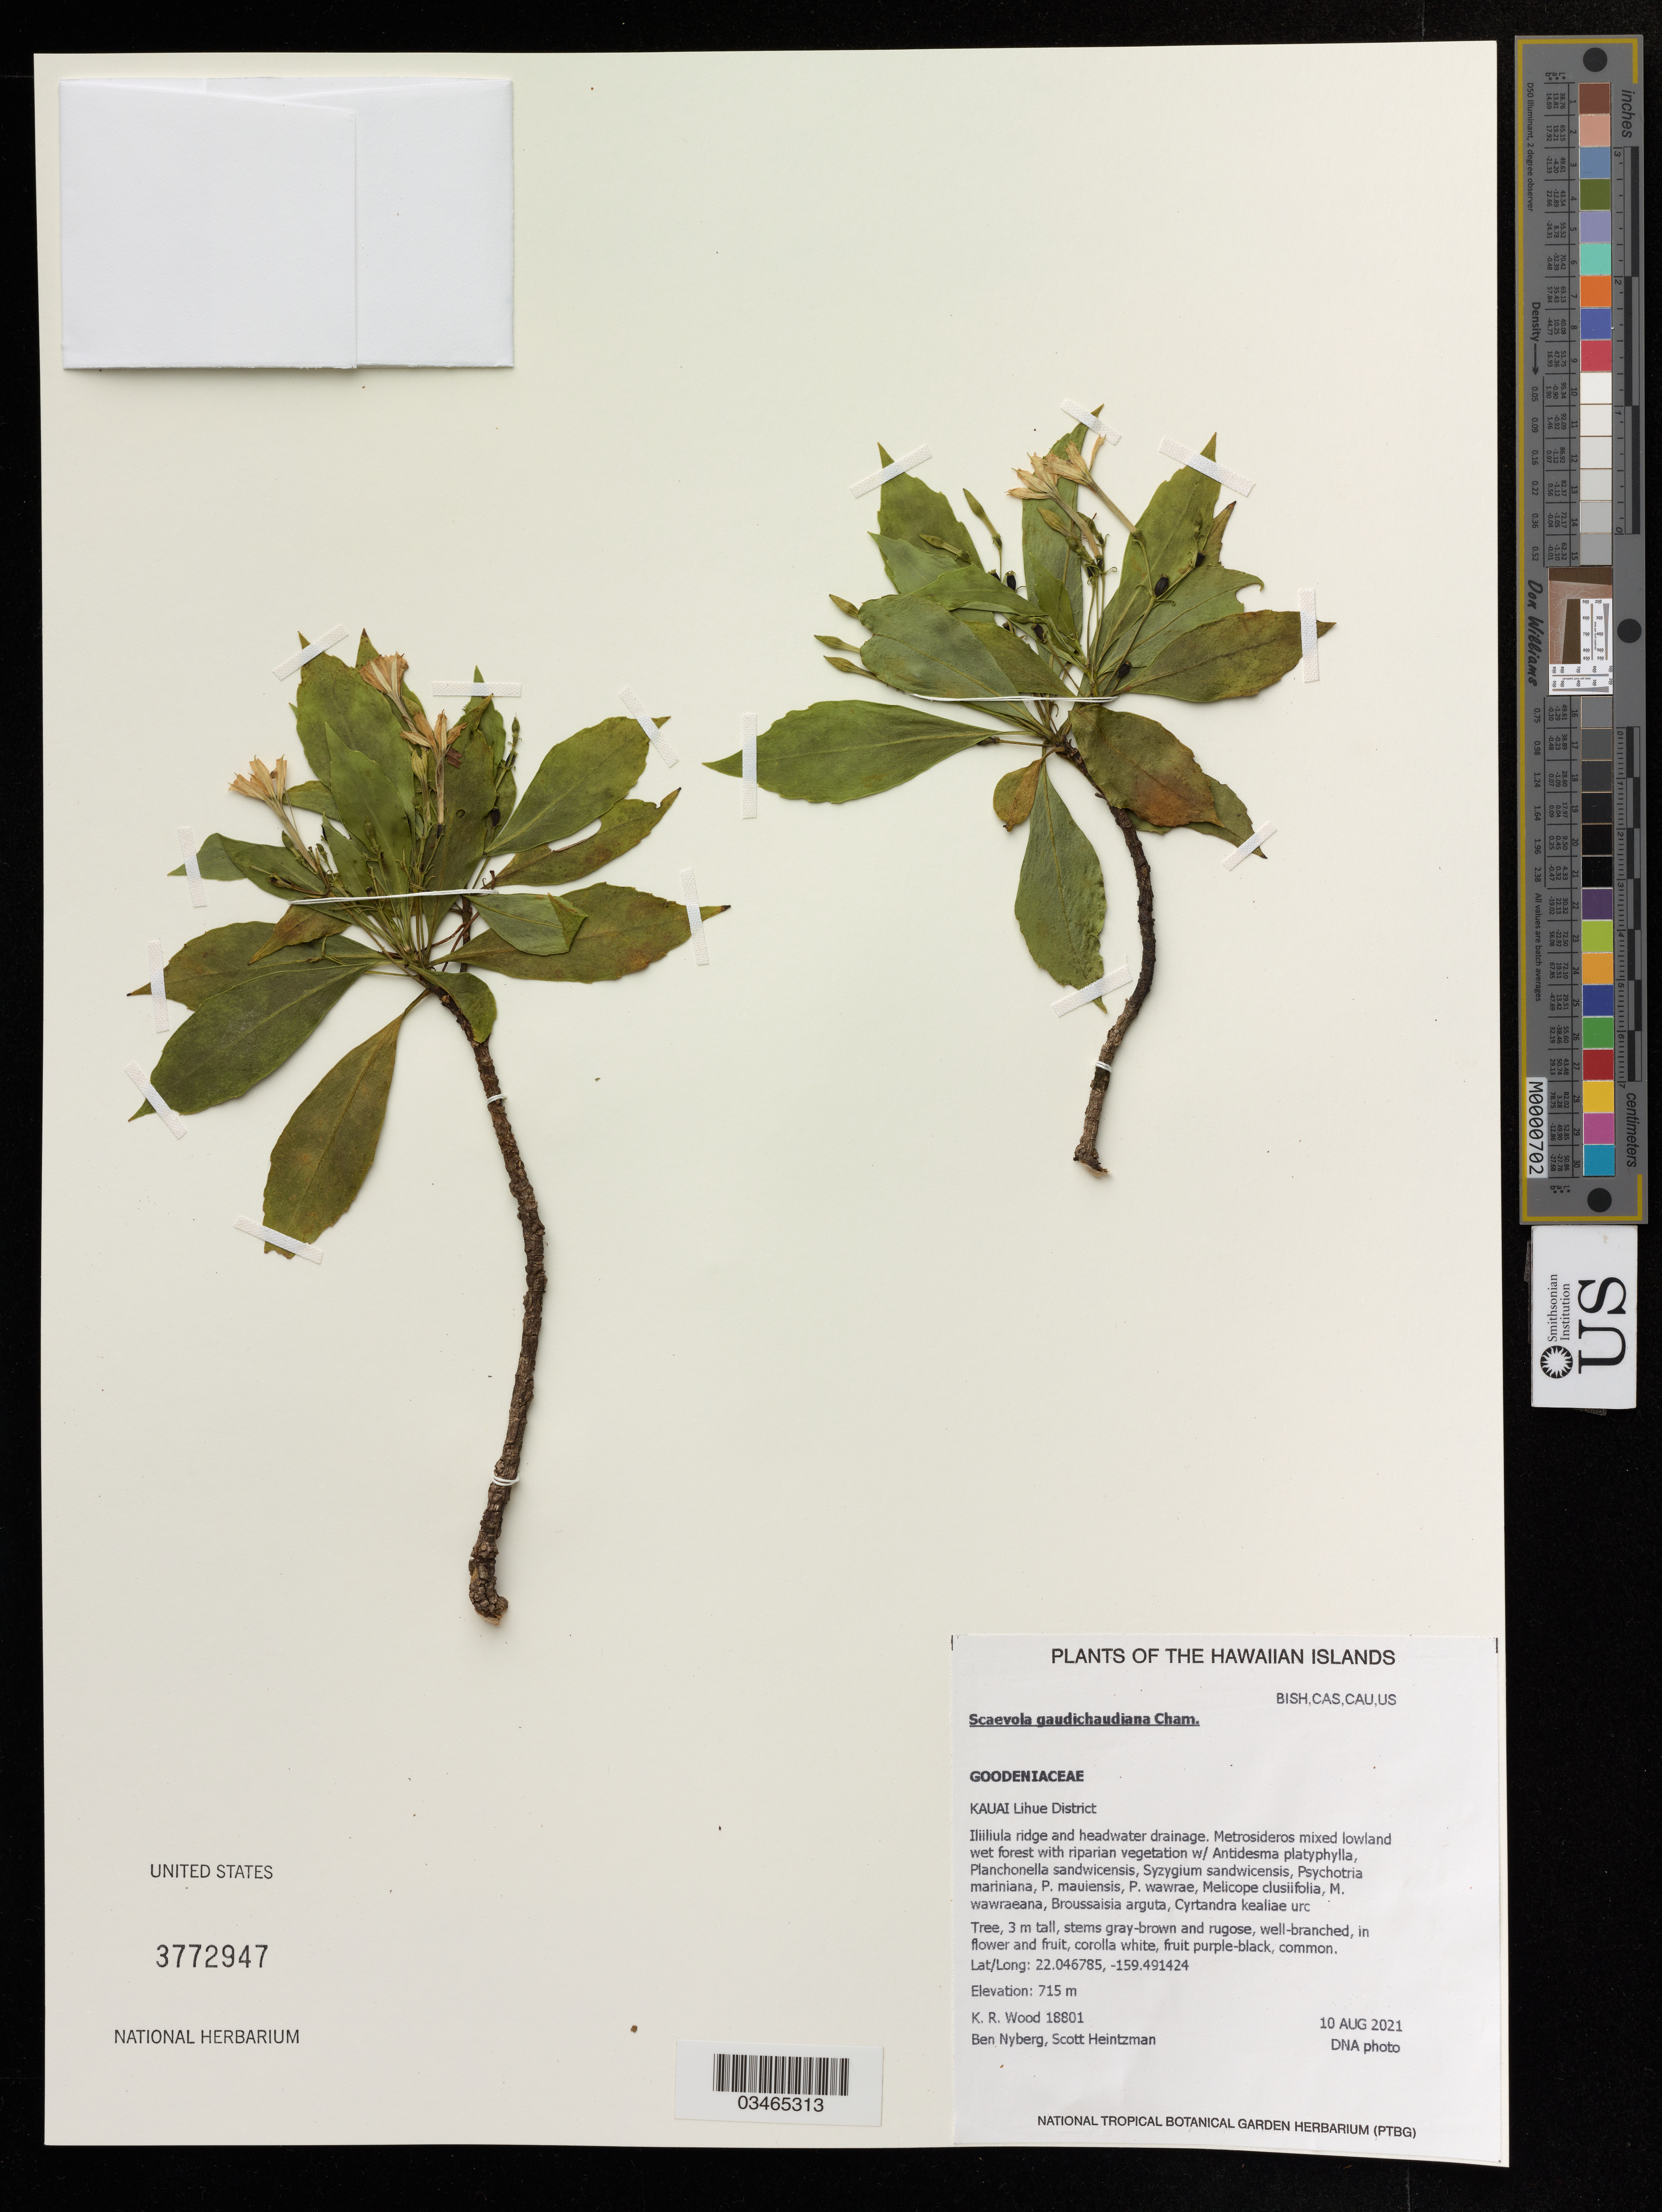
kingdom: Plantae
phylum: Tracheophyta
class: Magnoliopsida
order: Asterales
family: Goodeniaceae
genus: Scaevola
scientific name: Scaevola gaudichaudiana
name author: Cham.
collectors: K. R. Wood, B. Nyberg & S. Heintzman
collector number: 18801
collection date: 2021-08-10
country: United States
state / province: Hawaii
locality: Kauai Lihue District, Iliiliula ridge and headwater drainage.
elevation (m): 715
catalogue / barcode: US 3772947